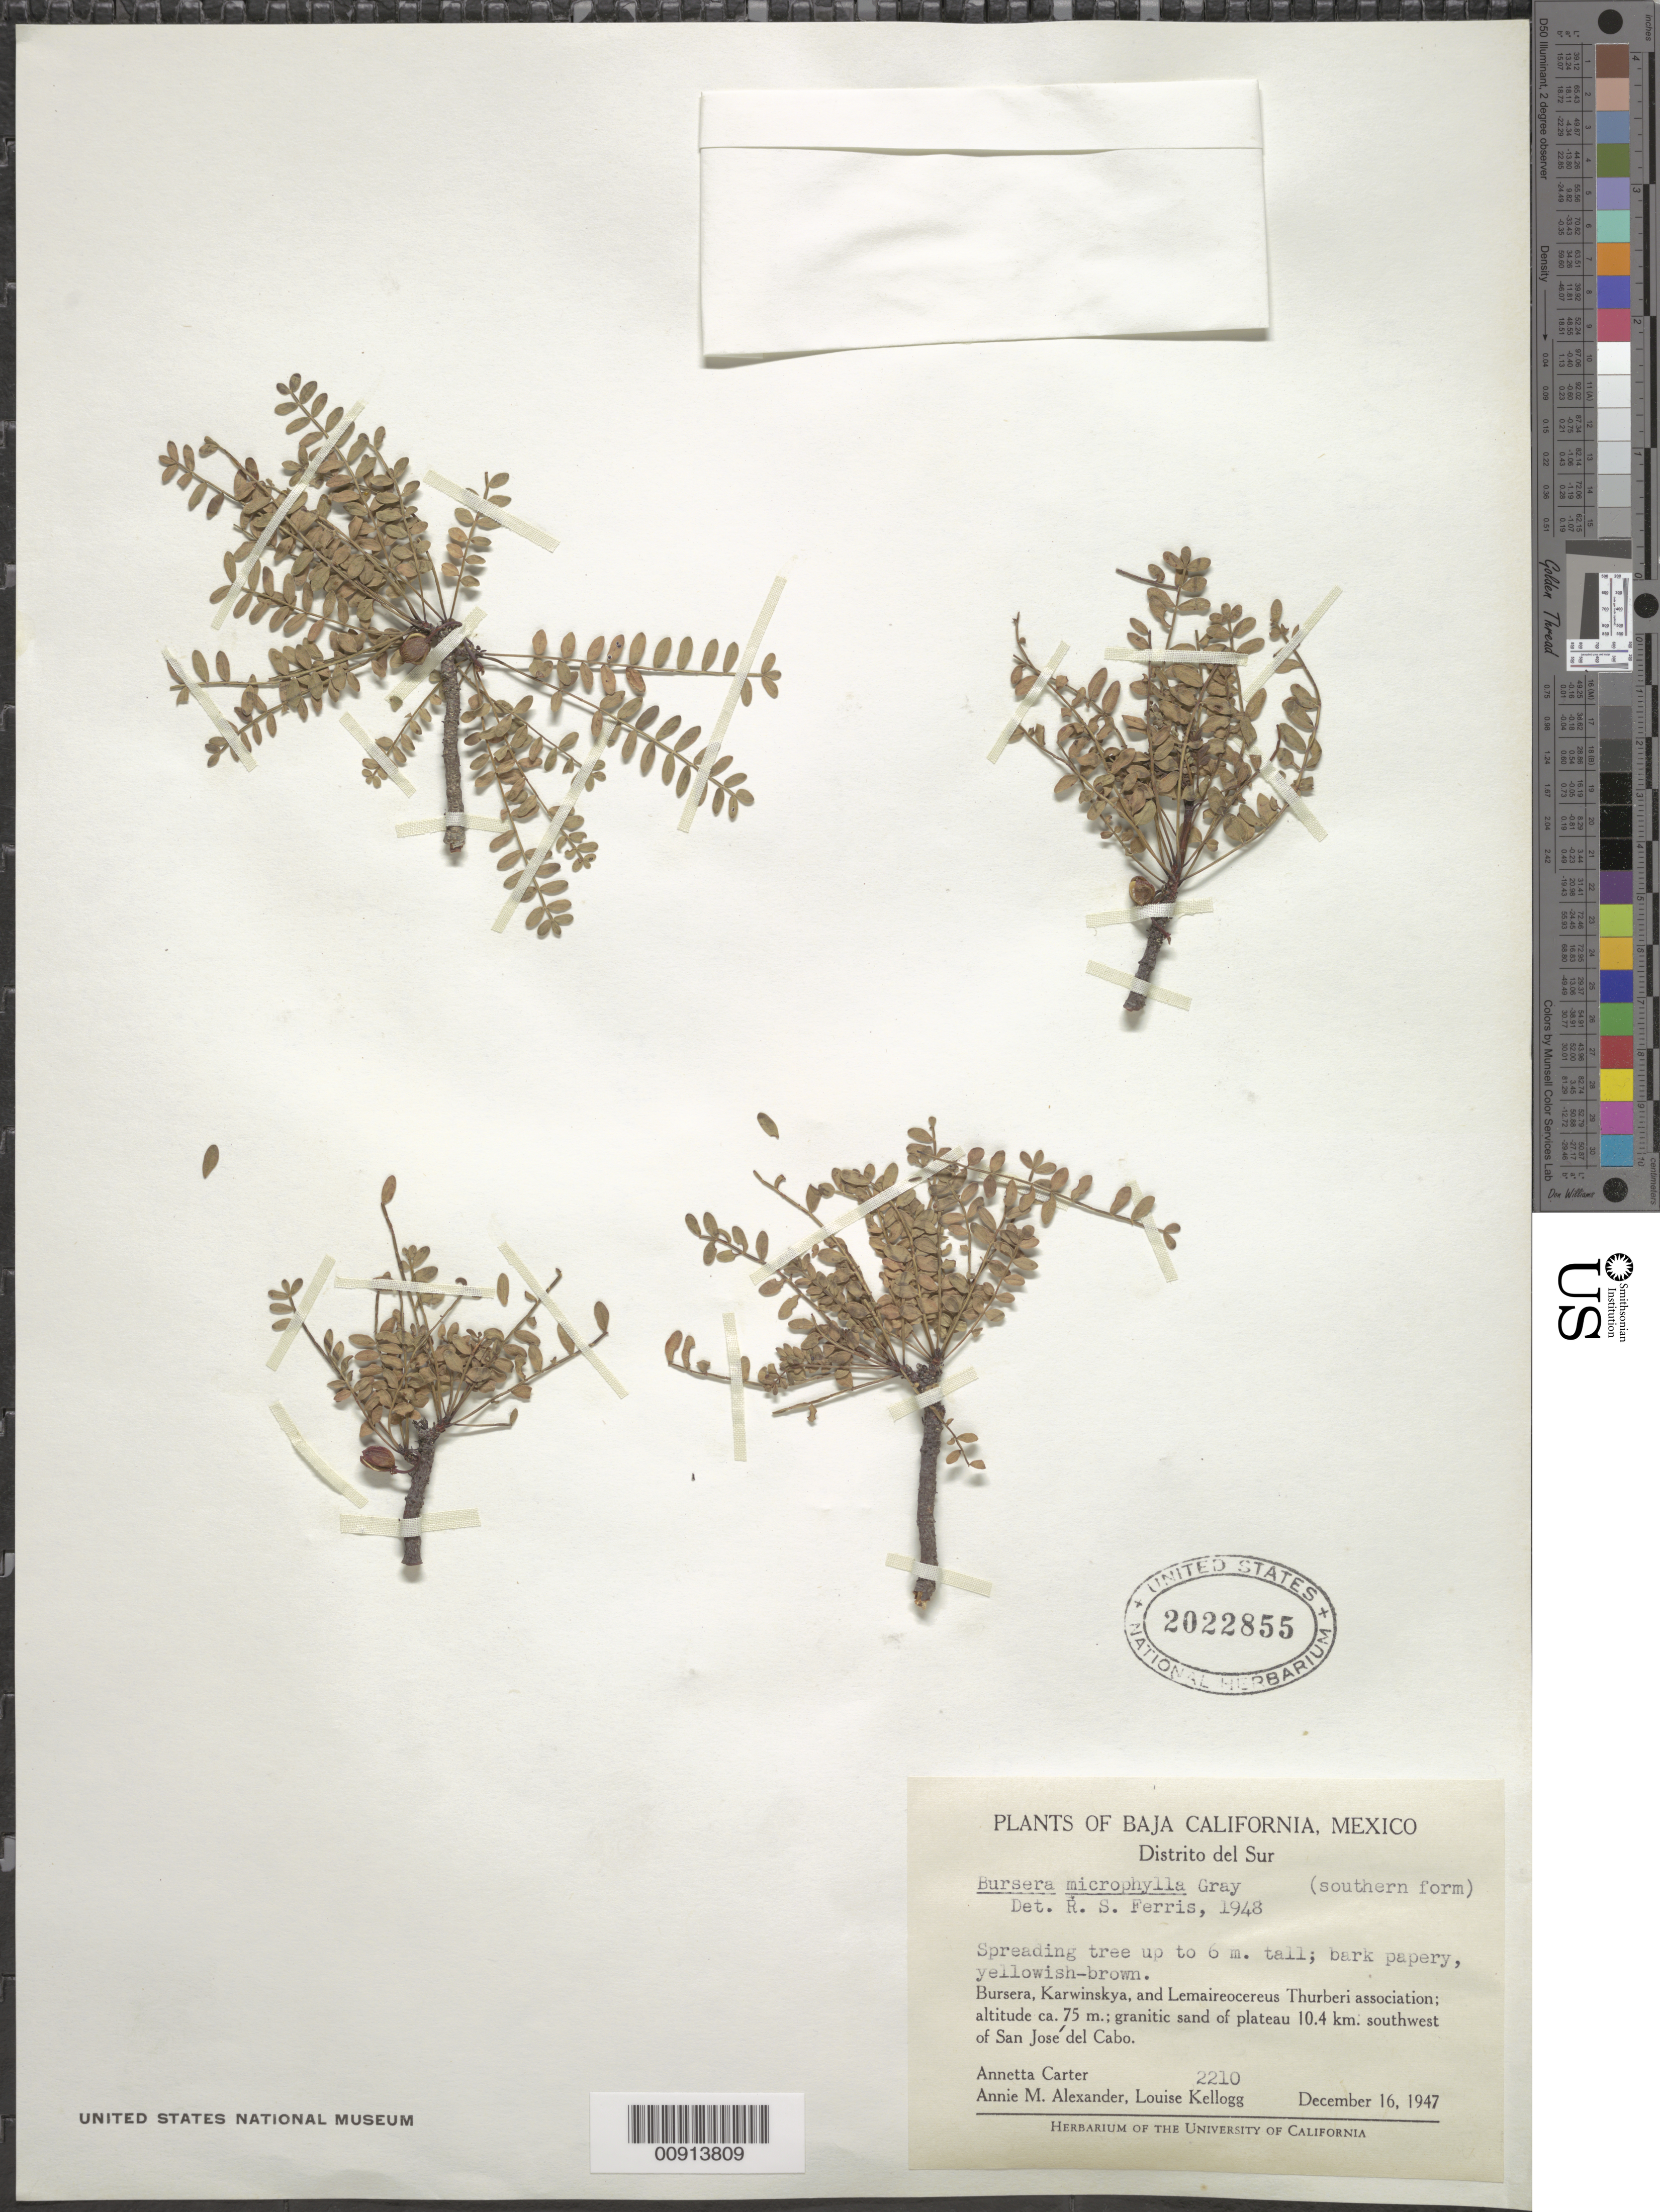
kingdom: Plantae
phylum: Tracheophyta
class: Magnoliopsida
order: Sapindales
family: Burseraceae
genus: Bursera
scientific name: Bursera microphylla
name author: A. Gray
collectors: A. Carter, A. M. Alexander & L. Kellogg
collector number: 2210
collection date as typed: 16 Dec 1947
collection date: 1947-12-16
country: Mexico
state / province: Baja California Sur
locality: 10.4 km. southwest of San José del Cabo. Baja California, Distrito del Sur.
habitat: Bursera, Karwinskya, and Lemaireocereus thurberi association; granitic sand of plateau.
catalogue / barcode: US 2022855